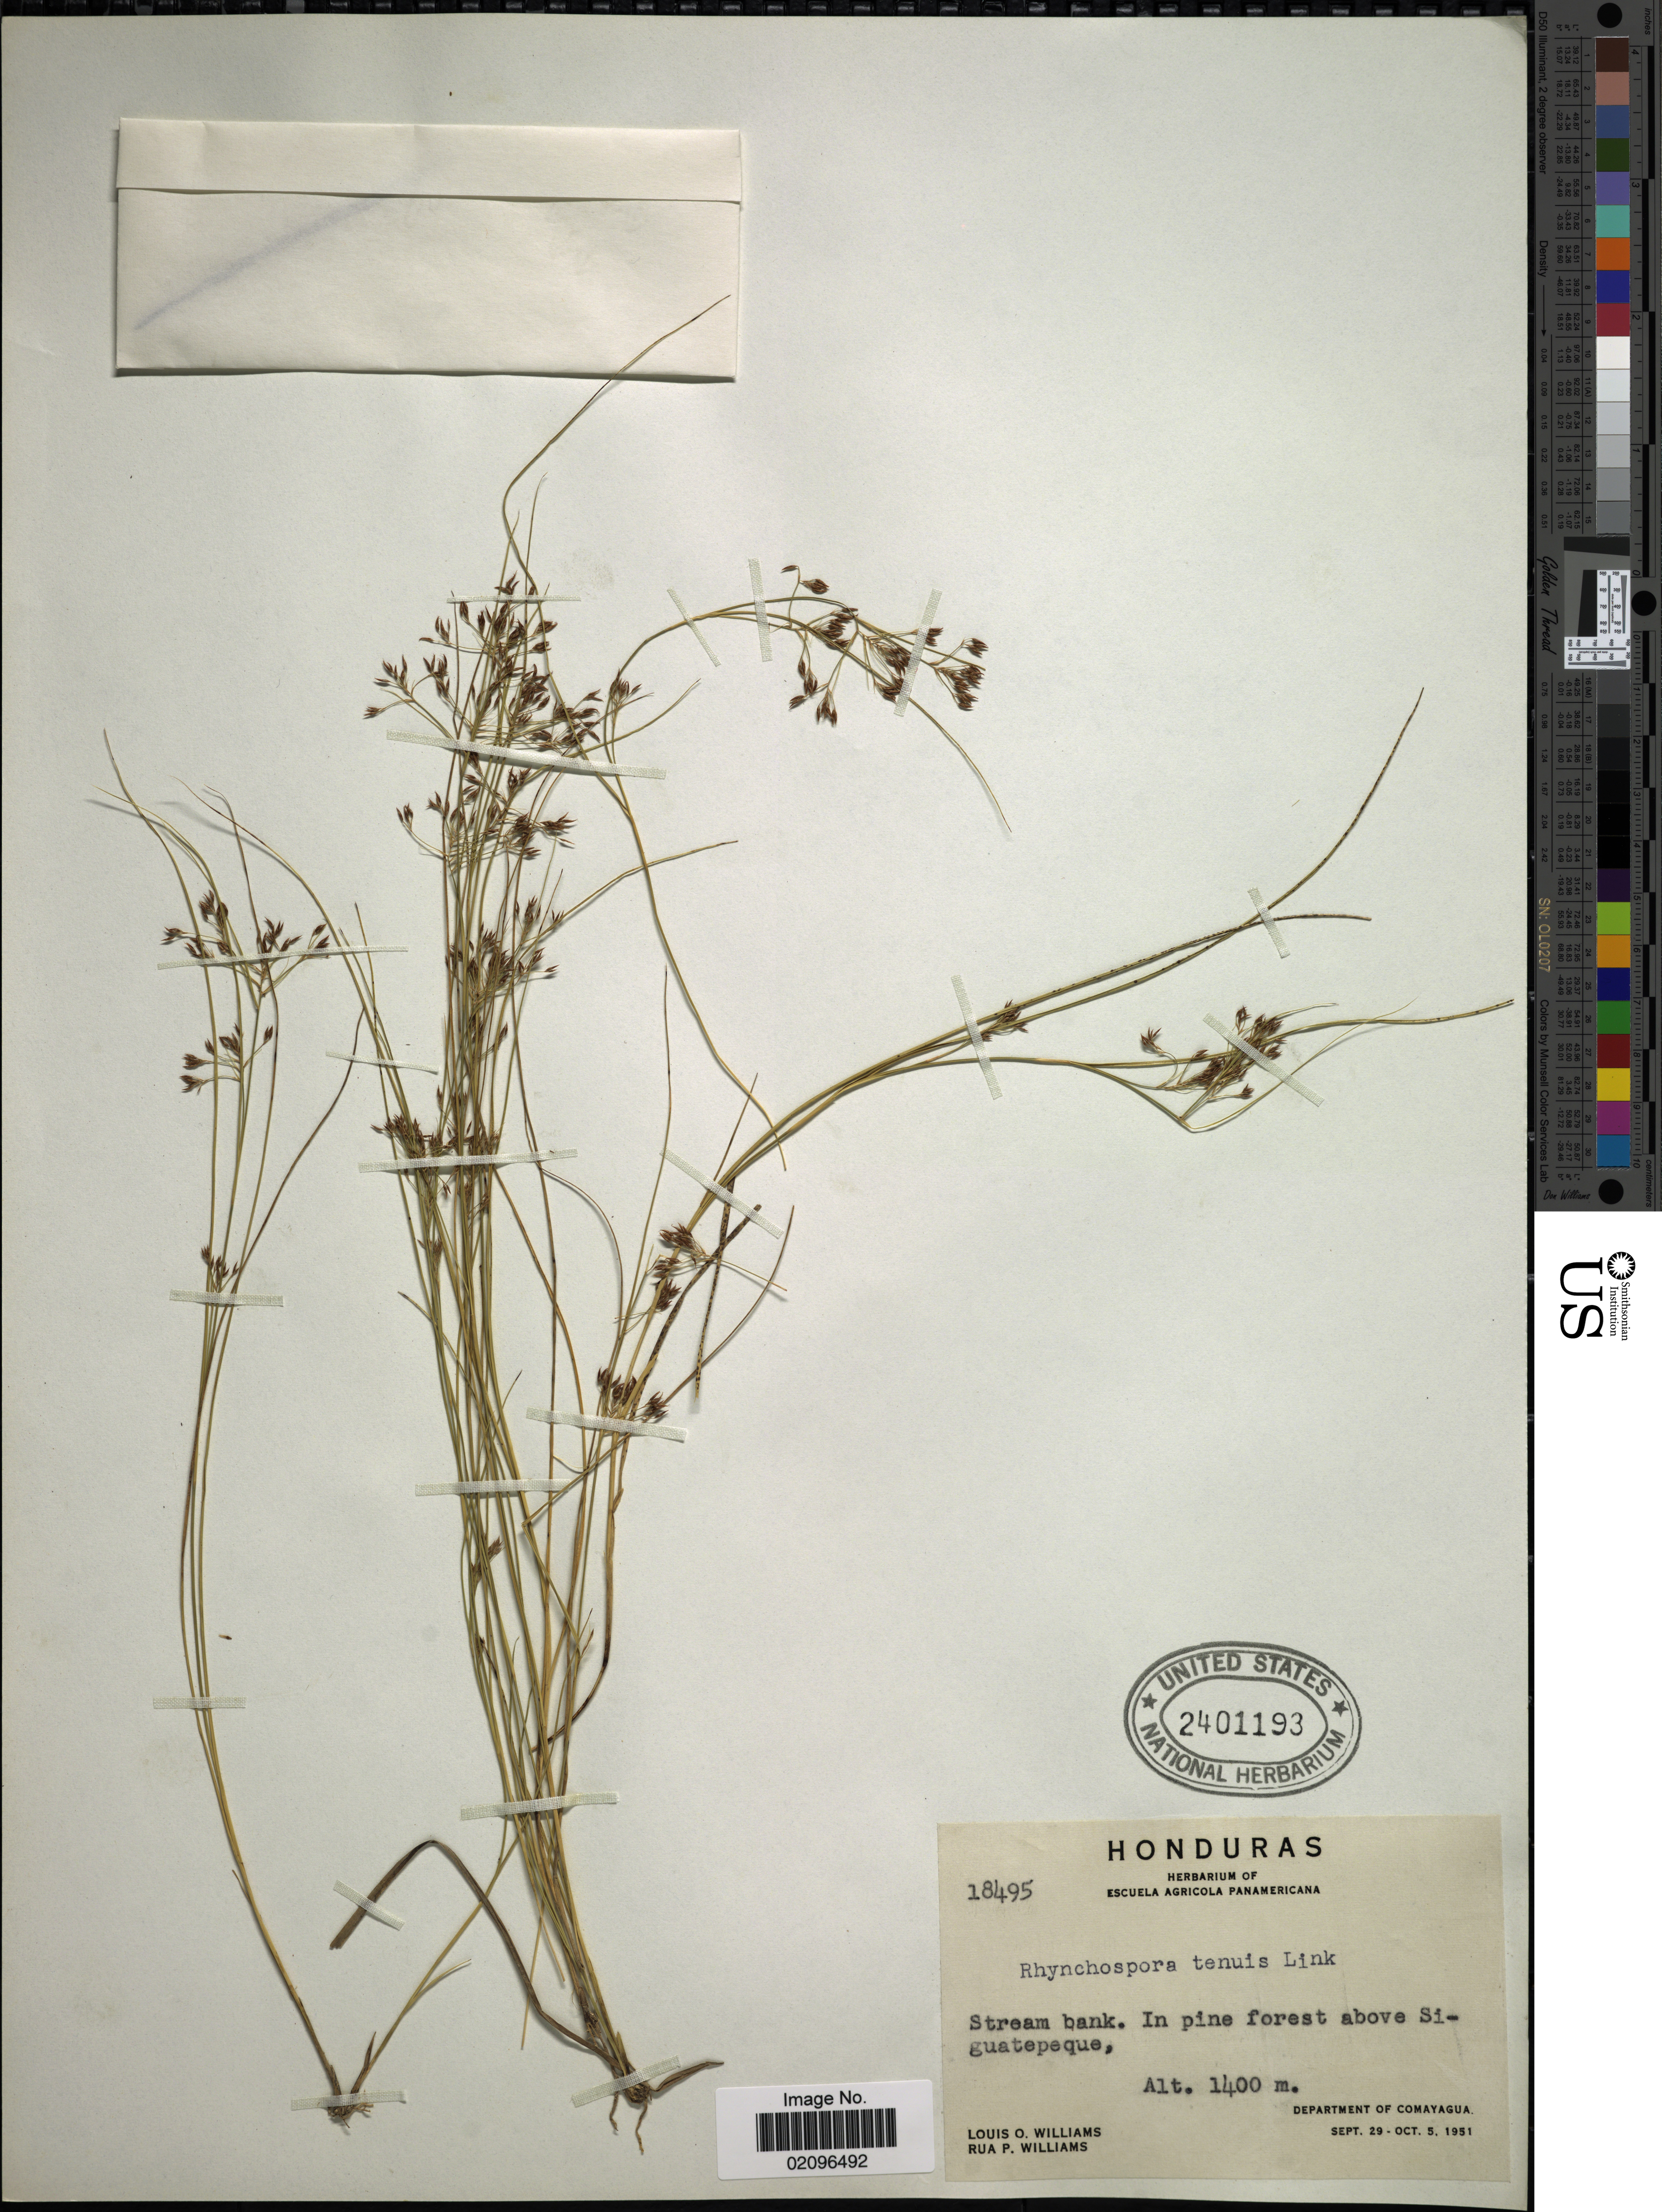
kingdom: Plantae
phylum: Tracheophyta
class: Liliopsida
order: Poales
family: Cyperaceae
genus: Rhynchospora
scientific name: Rhynchospora tenuis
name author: Link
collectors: L. O. Williams & R. P. Williams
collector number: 18495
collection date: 1951-09-29/1951-10-05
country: Honduras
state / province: Comayagua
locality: Stream bank. In pine forest above Siguatepeque. Department of Comayagua.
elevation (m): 1400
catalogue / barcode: US 2401193